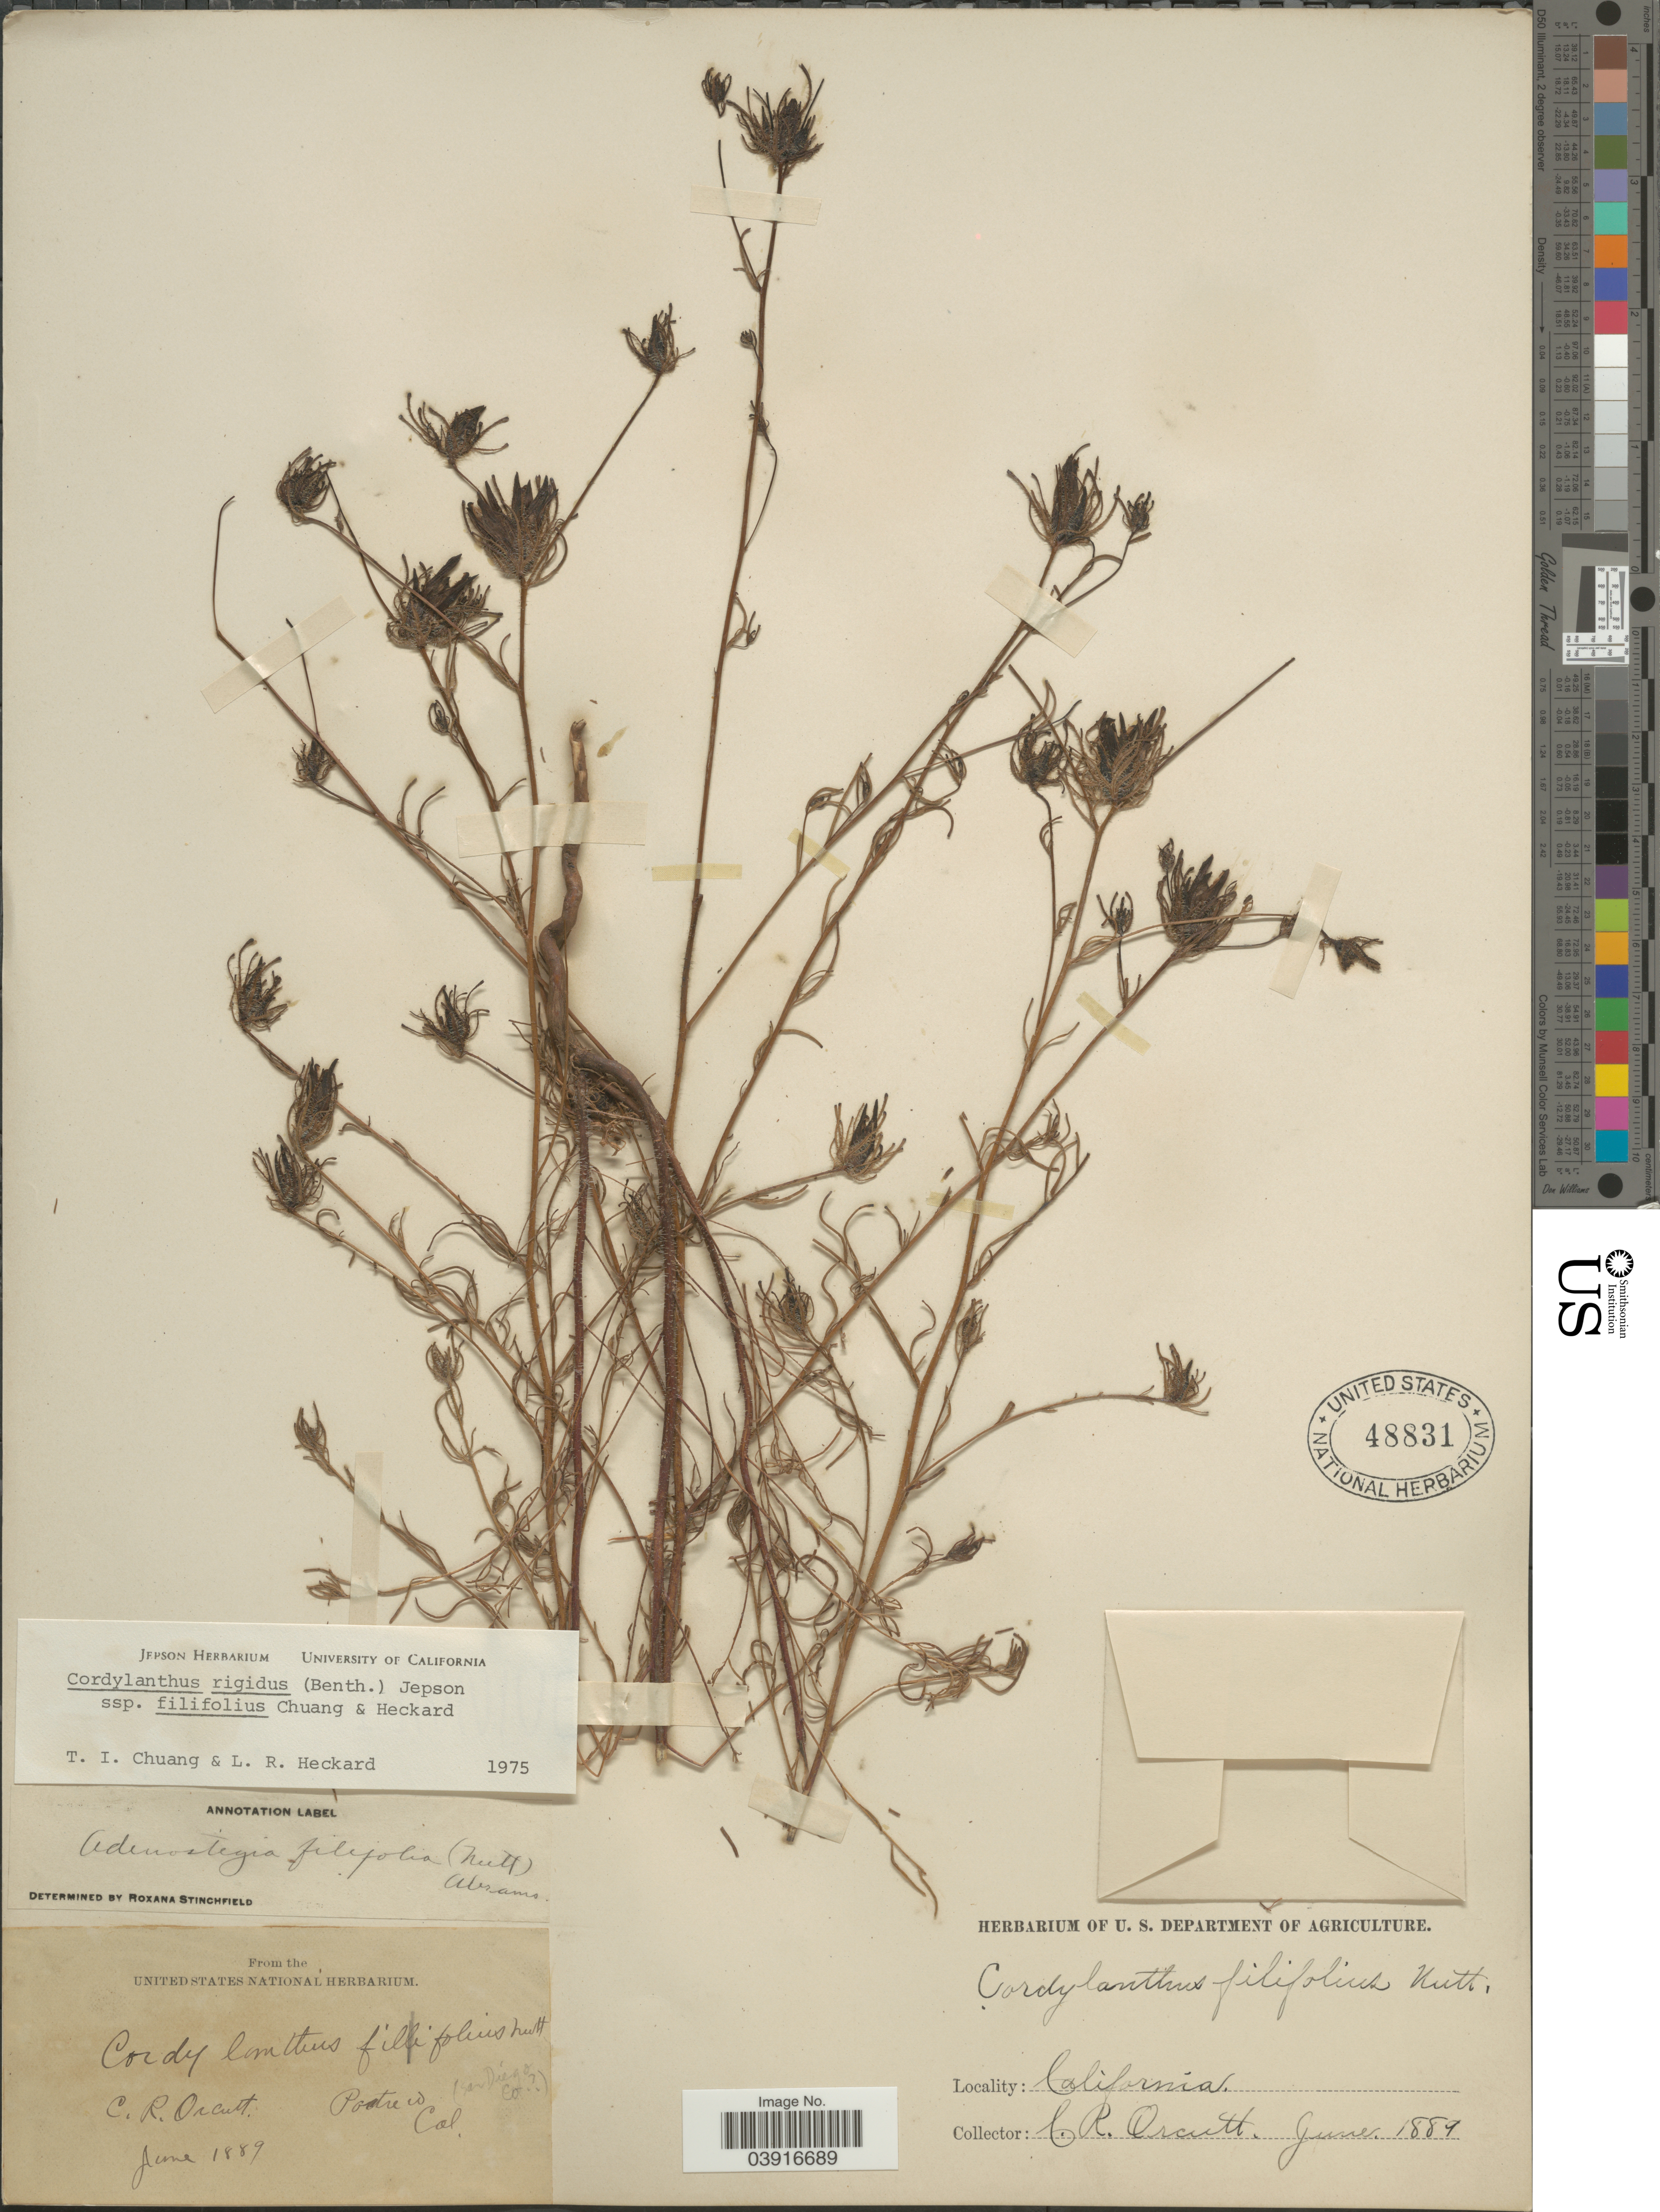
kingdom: Plantae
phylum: Tracheophyta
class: Magnoliopsida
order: Lamiales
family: Orobanchaceae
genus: Cordylanthus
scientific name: Cordylanthus rigidus subsp. filifolius T.I. Chuang & Heckard, ined.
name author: T.I. Chuang & Heckard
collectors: C. R. Orcutt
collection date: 1889-06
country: United States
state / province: California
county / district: San Diego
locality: Potre Co. (San Diego Co. [unsure placement]).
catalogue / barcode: US 48831